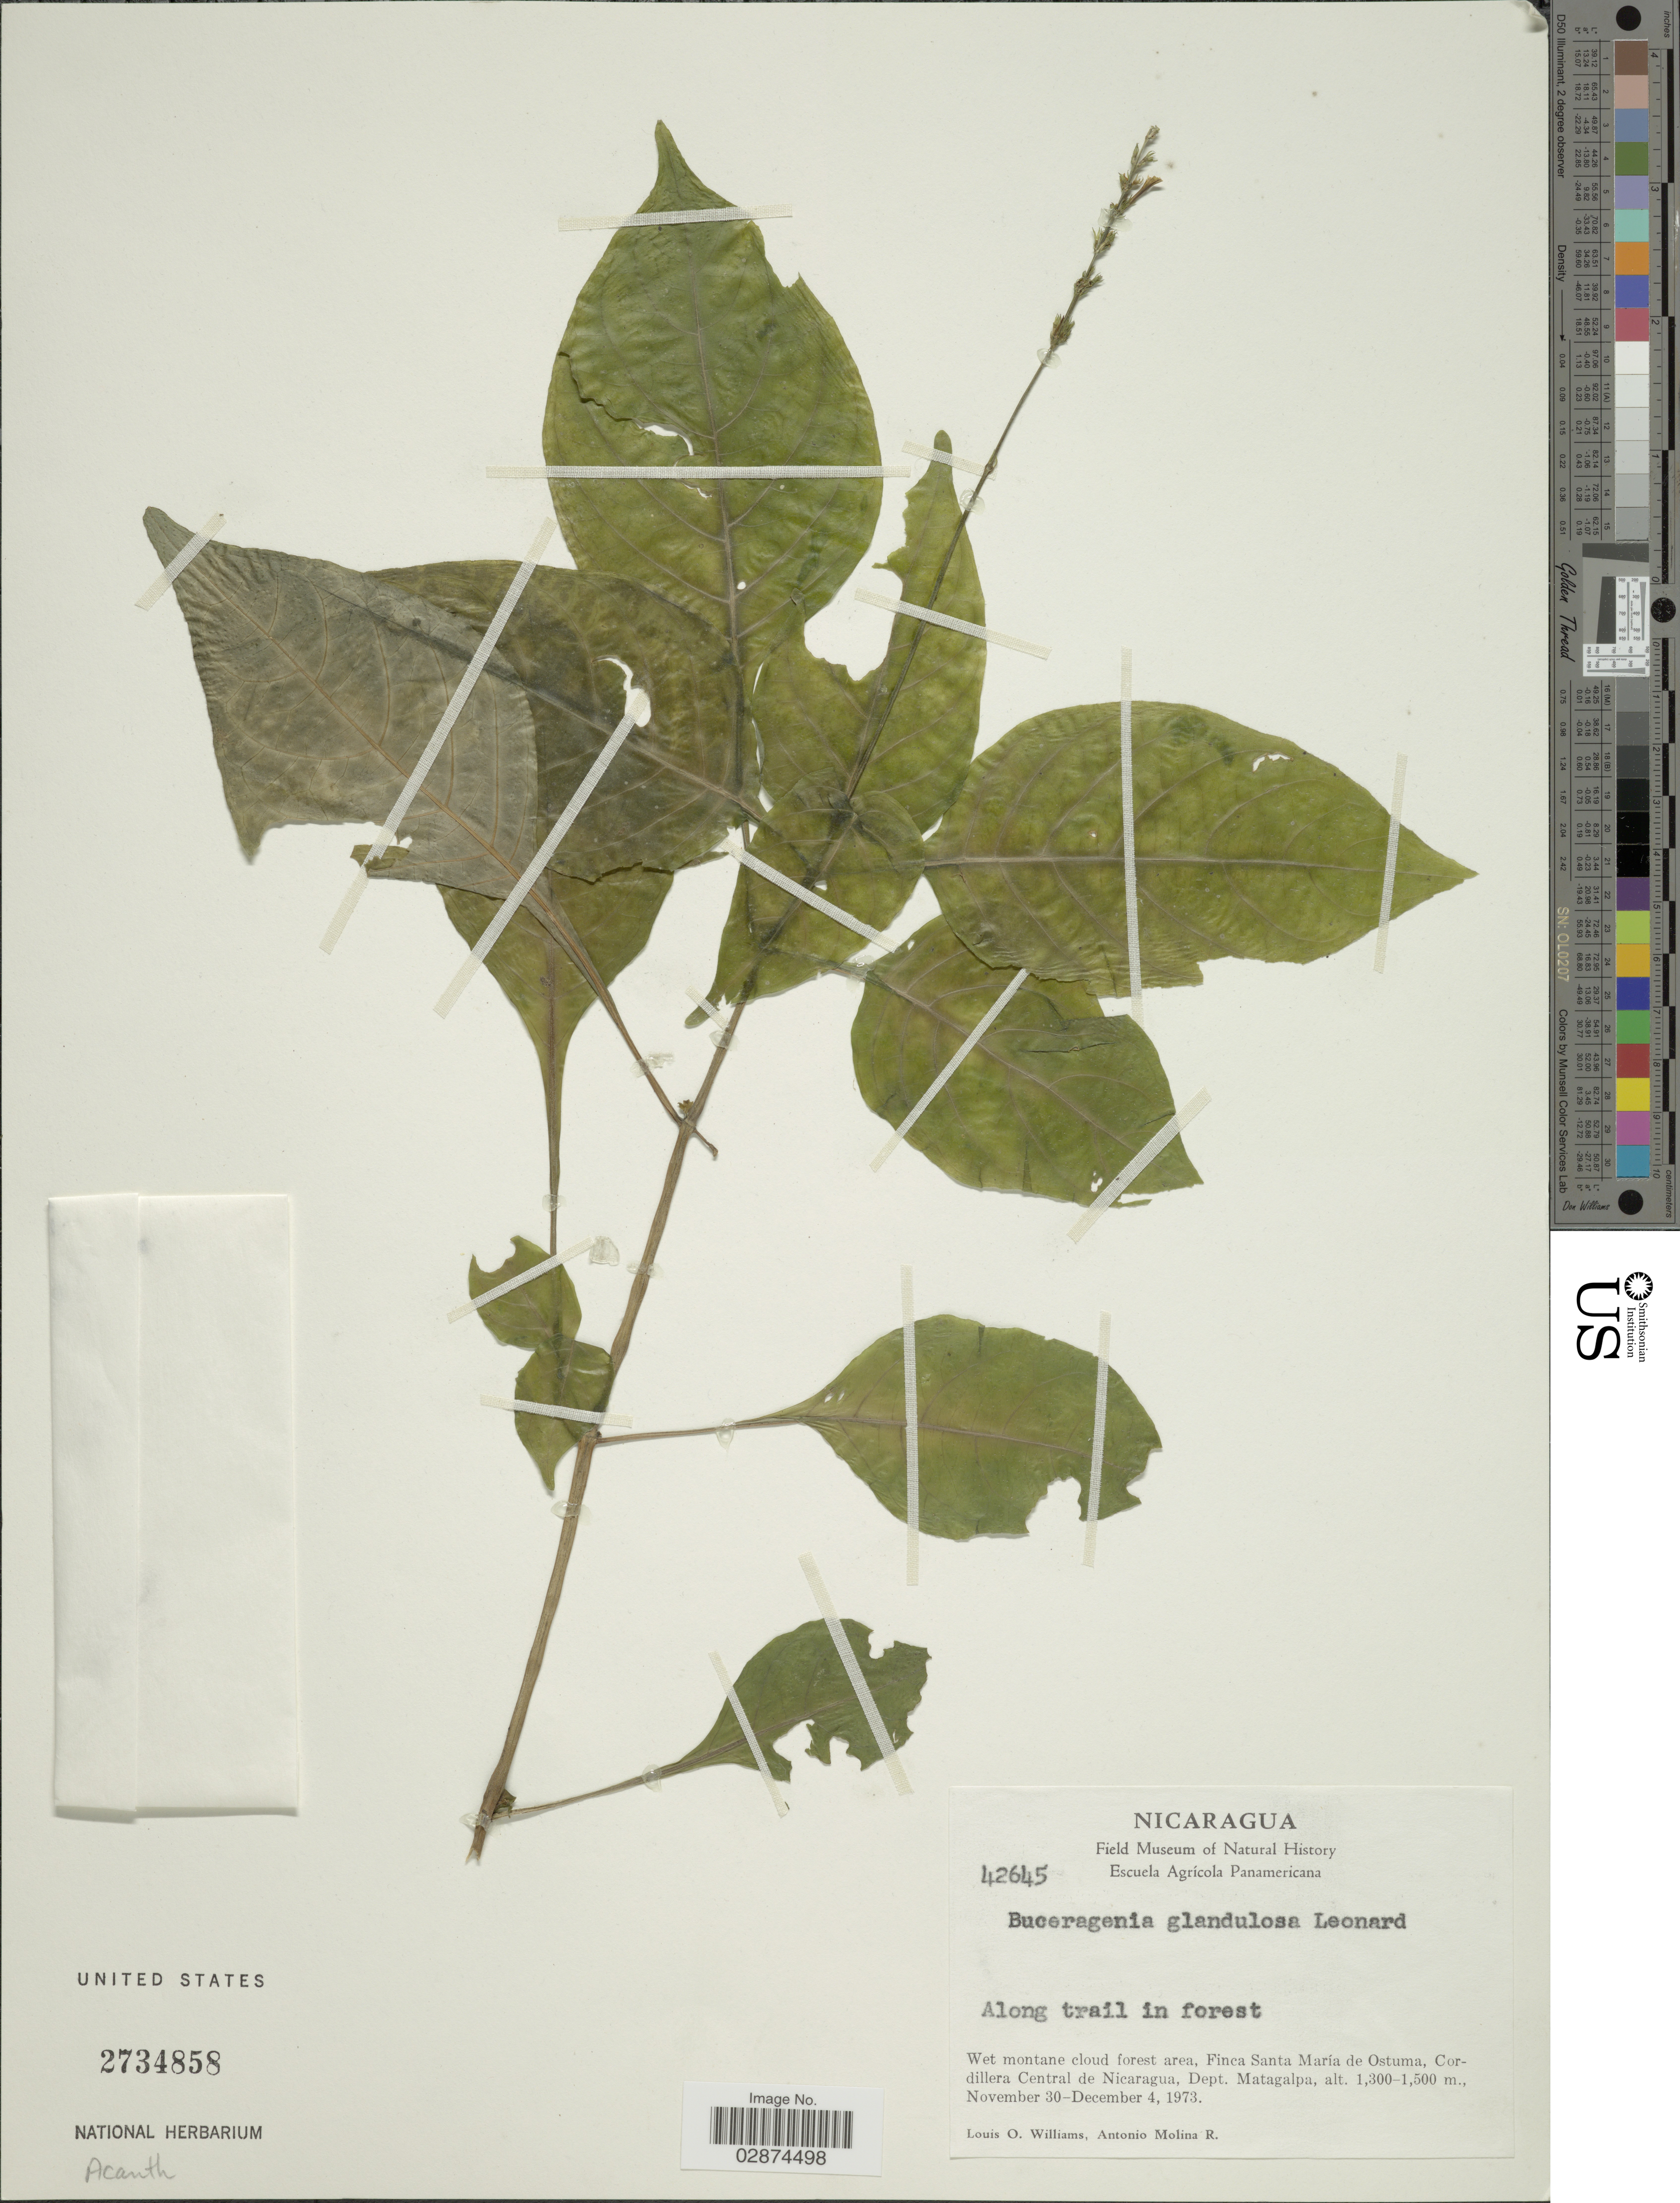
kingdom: Plantae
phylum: Tracheophyta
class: Magnoliopsida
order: Lamiales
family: Acanthaceae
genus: Buceragenia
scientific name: Buceragenia glandulosa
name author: Leonard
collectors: L. O. Williams & A. Molina R.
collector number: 42645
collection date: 1973-11-30/1973-12-04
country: Nicaragua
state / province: Matagalpa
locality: Wet montane cloud forest area, Finca Santa María de Ostuma, Cordillera Central de Nicaragua, Dept. Matagalpa.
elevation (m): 1300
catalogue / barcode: US 2734858